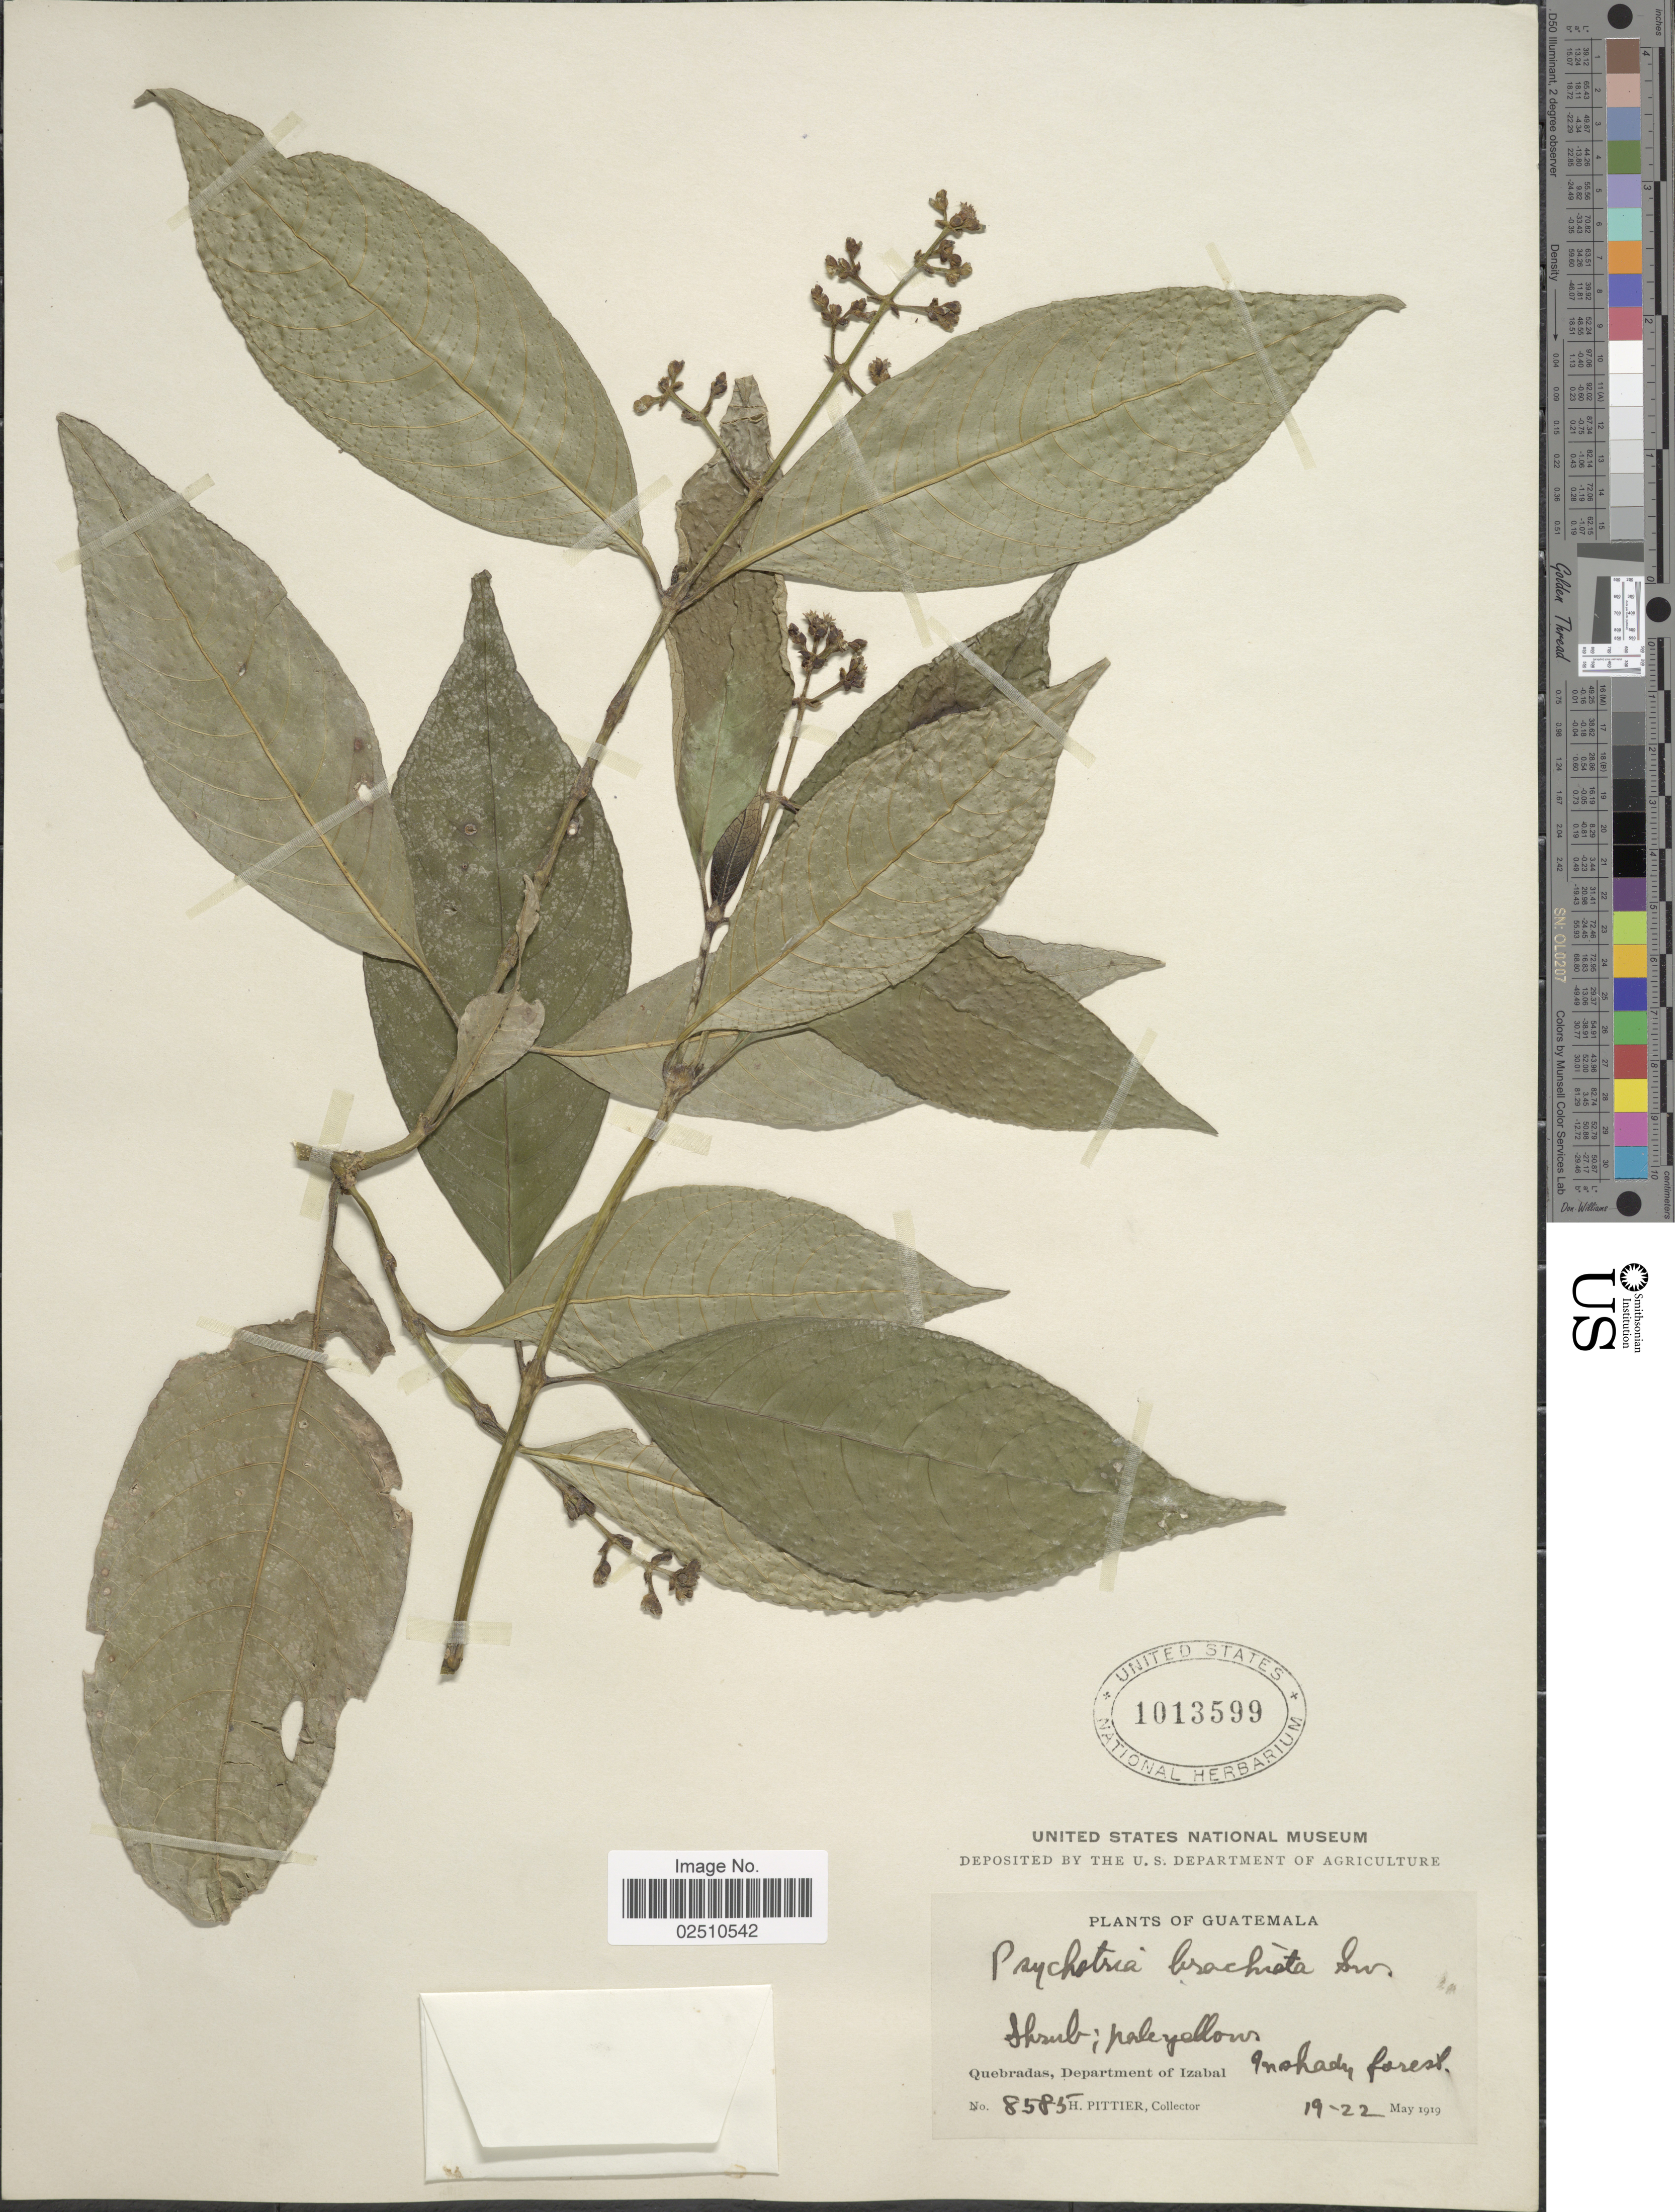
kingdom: Plantae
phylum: Tracheophyta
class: Magnoliopsida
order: Gentianales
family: Rubiaceae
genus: Psychotria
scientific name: Psychotria brachiata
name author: Sw.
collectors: H. F. Pittier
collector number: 8585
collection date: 1919-05-19/1919-05-22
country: Guatemala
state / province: Izabal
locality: Quebradas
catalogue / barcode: US 1013599